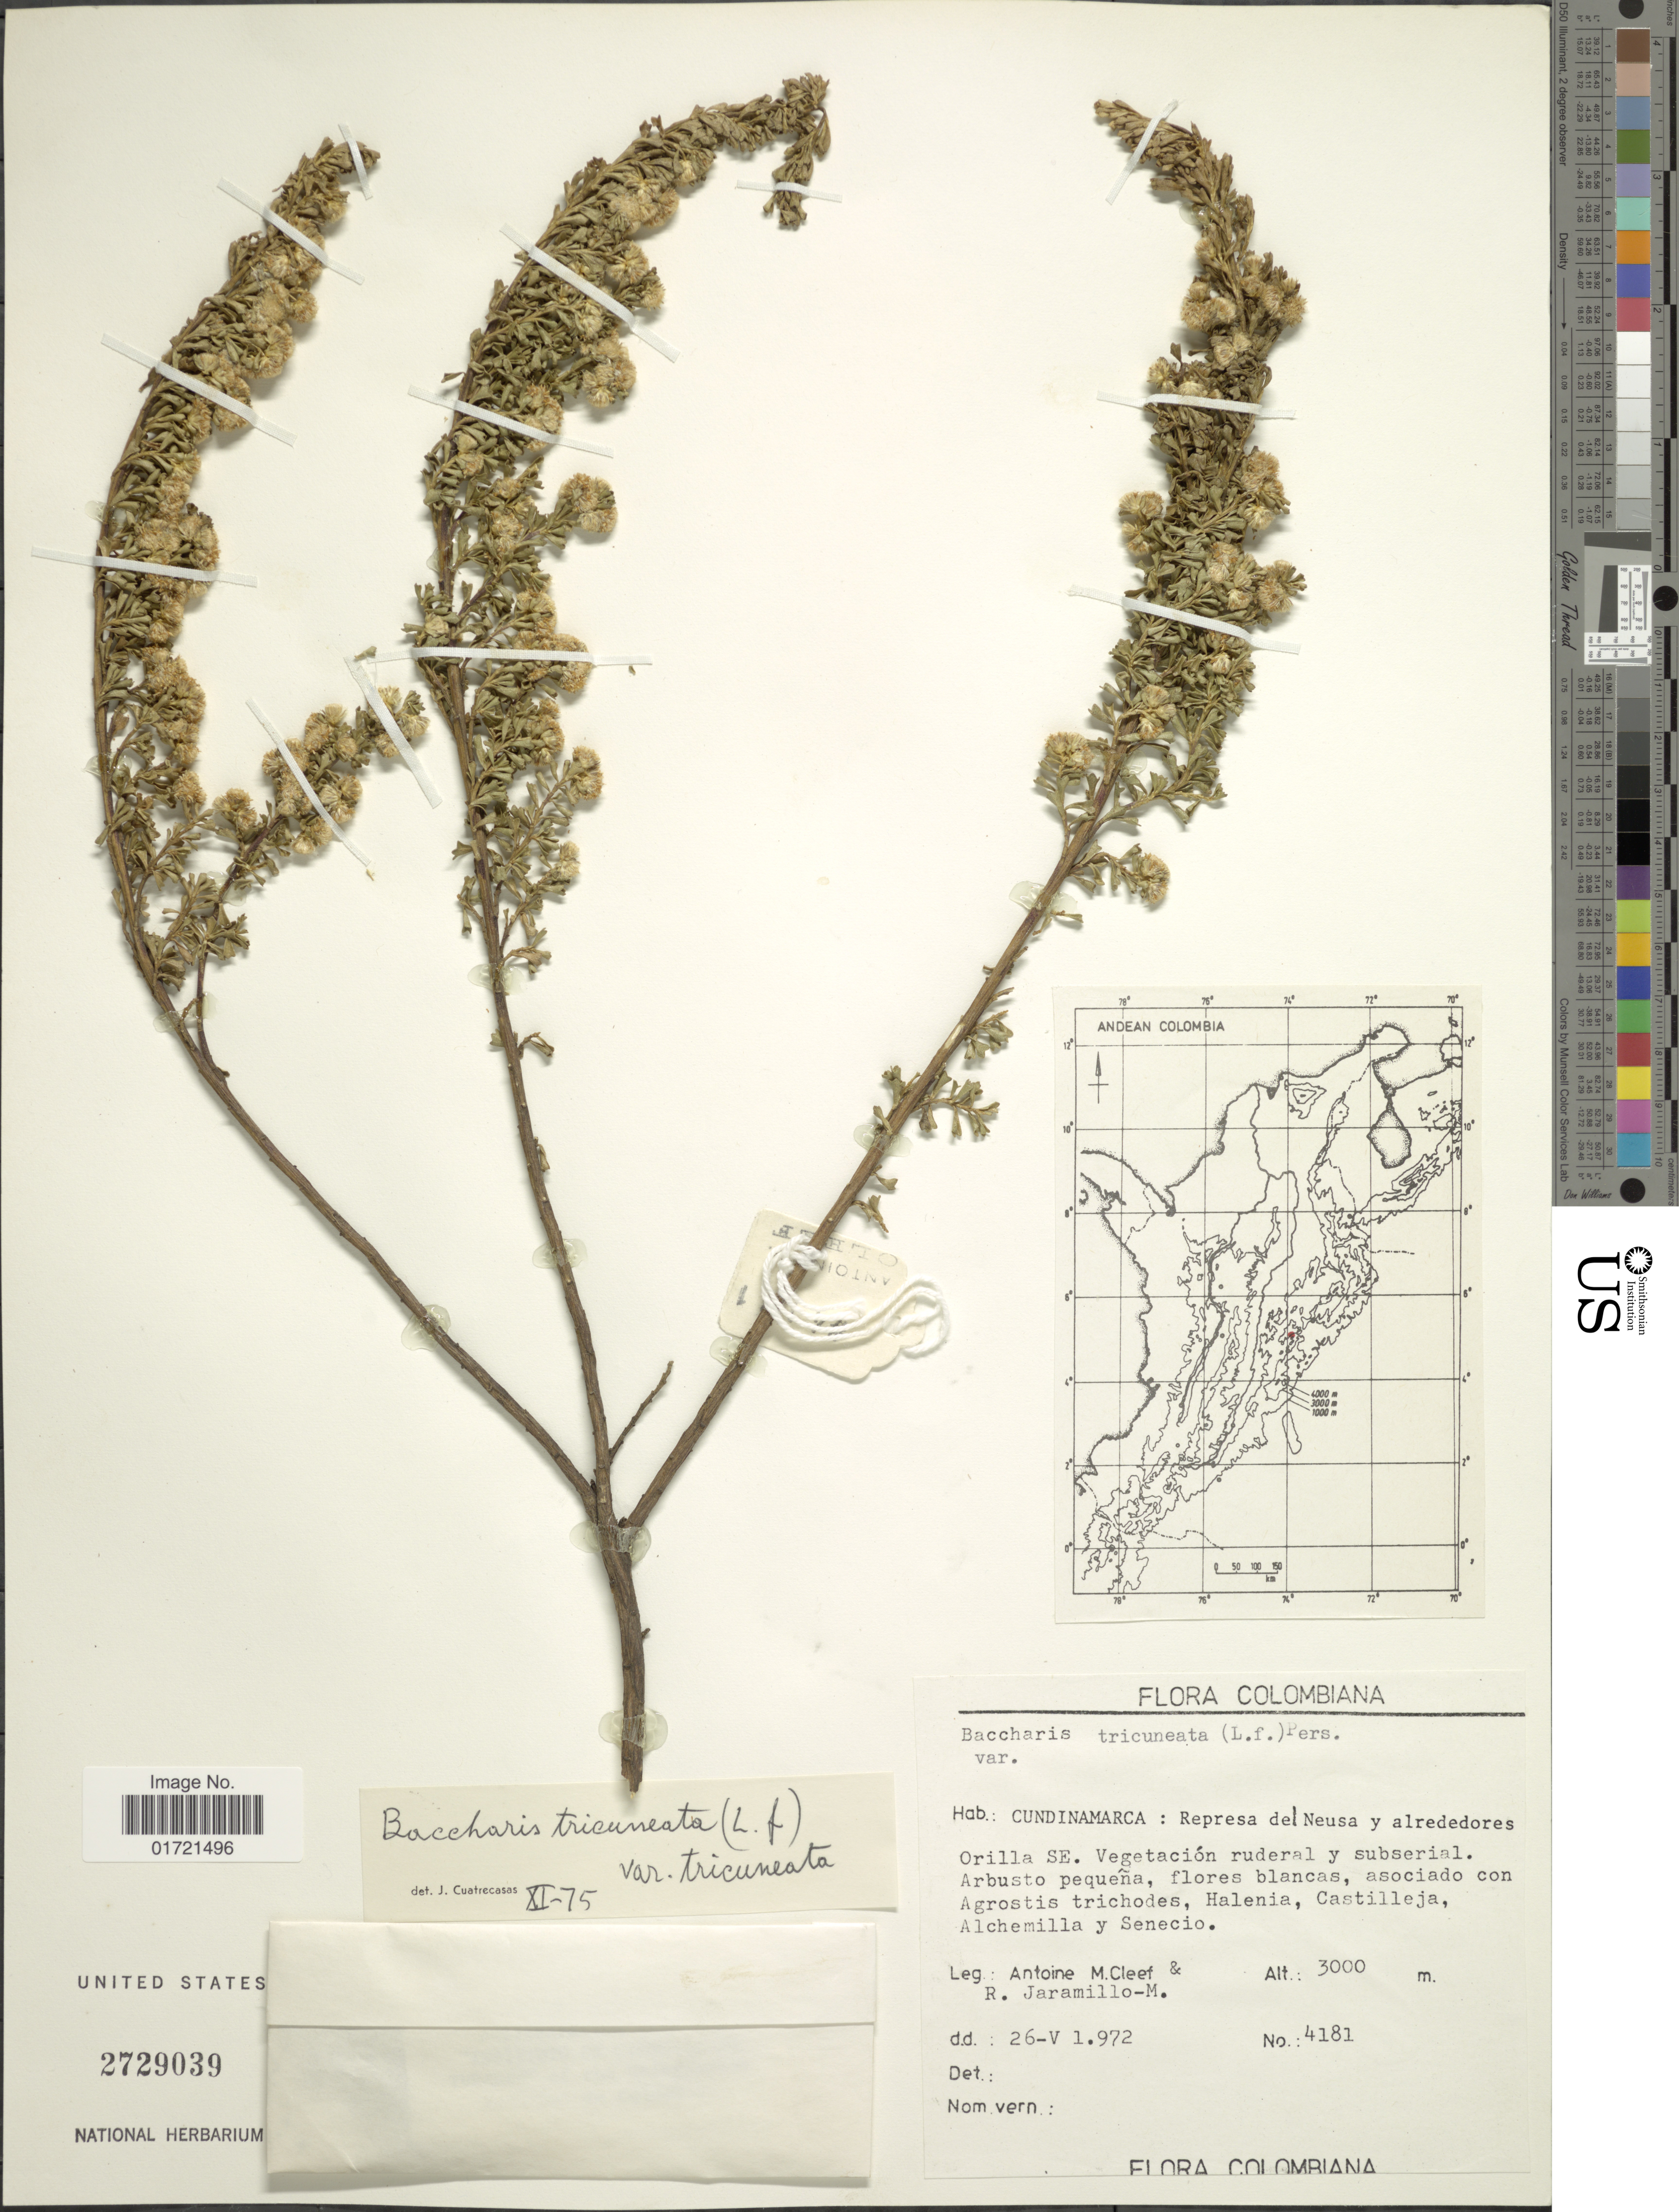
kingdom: Plantae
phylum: Tracheophyta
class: Magnoliopsida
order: Asterales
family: Asteraceae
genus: Baccharis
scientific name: Baccharis tricuneata f. tricuneata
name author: (L. f.) Pers.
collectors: A. M. Cleef & R. Jaramillo M.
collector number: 4181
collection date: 1972-05-26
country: Colombia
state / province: Cundinamarca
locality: Represa del Neusa y alrededores. Orilla SE.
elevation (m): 3000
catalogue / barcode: US 2729039